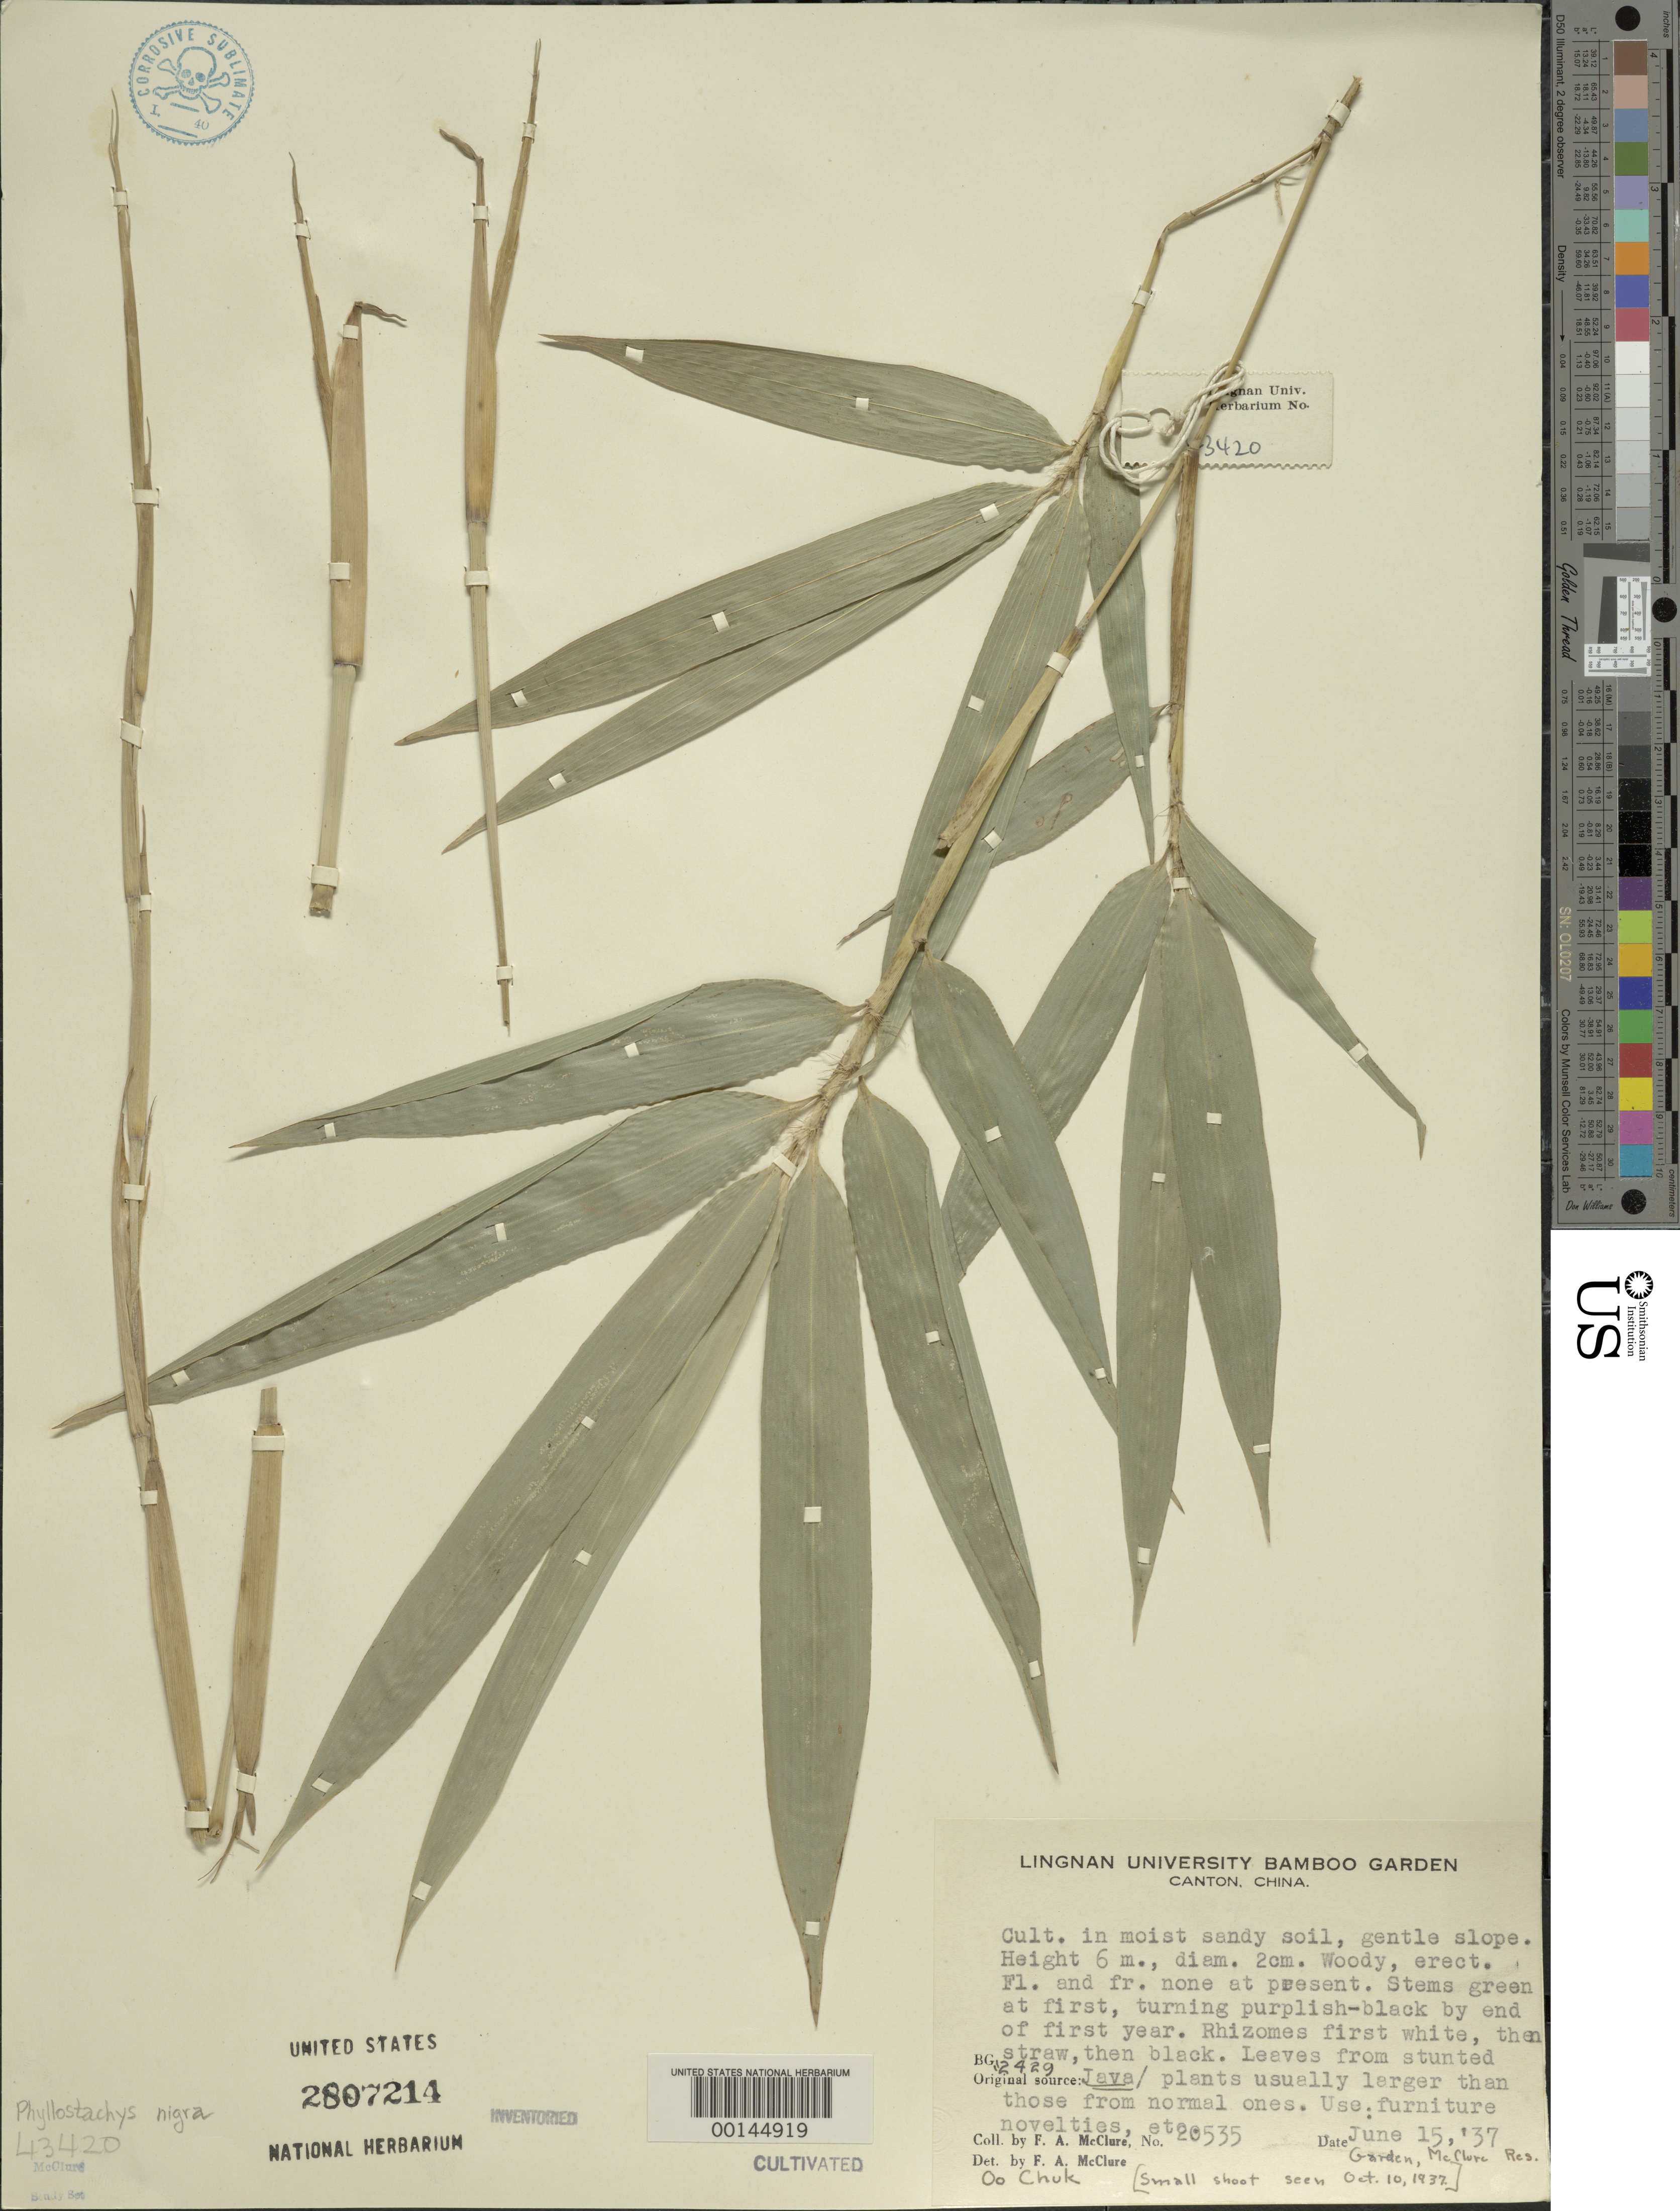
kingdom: Plantae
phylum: Tracheophyta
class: Liliopsida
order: Poales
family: Poaceae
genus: Phyllostachys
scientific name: Phyllostachys nigra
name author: (Lodd. ex Lindl.) Munro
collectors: F. A. McClure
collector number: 20535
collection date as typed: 15 Jun 1937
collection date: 1937-06-15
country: China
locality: Lingnan Univ. Bamboo Garden, originally from Java.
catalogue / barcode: US 2807214